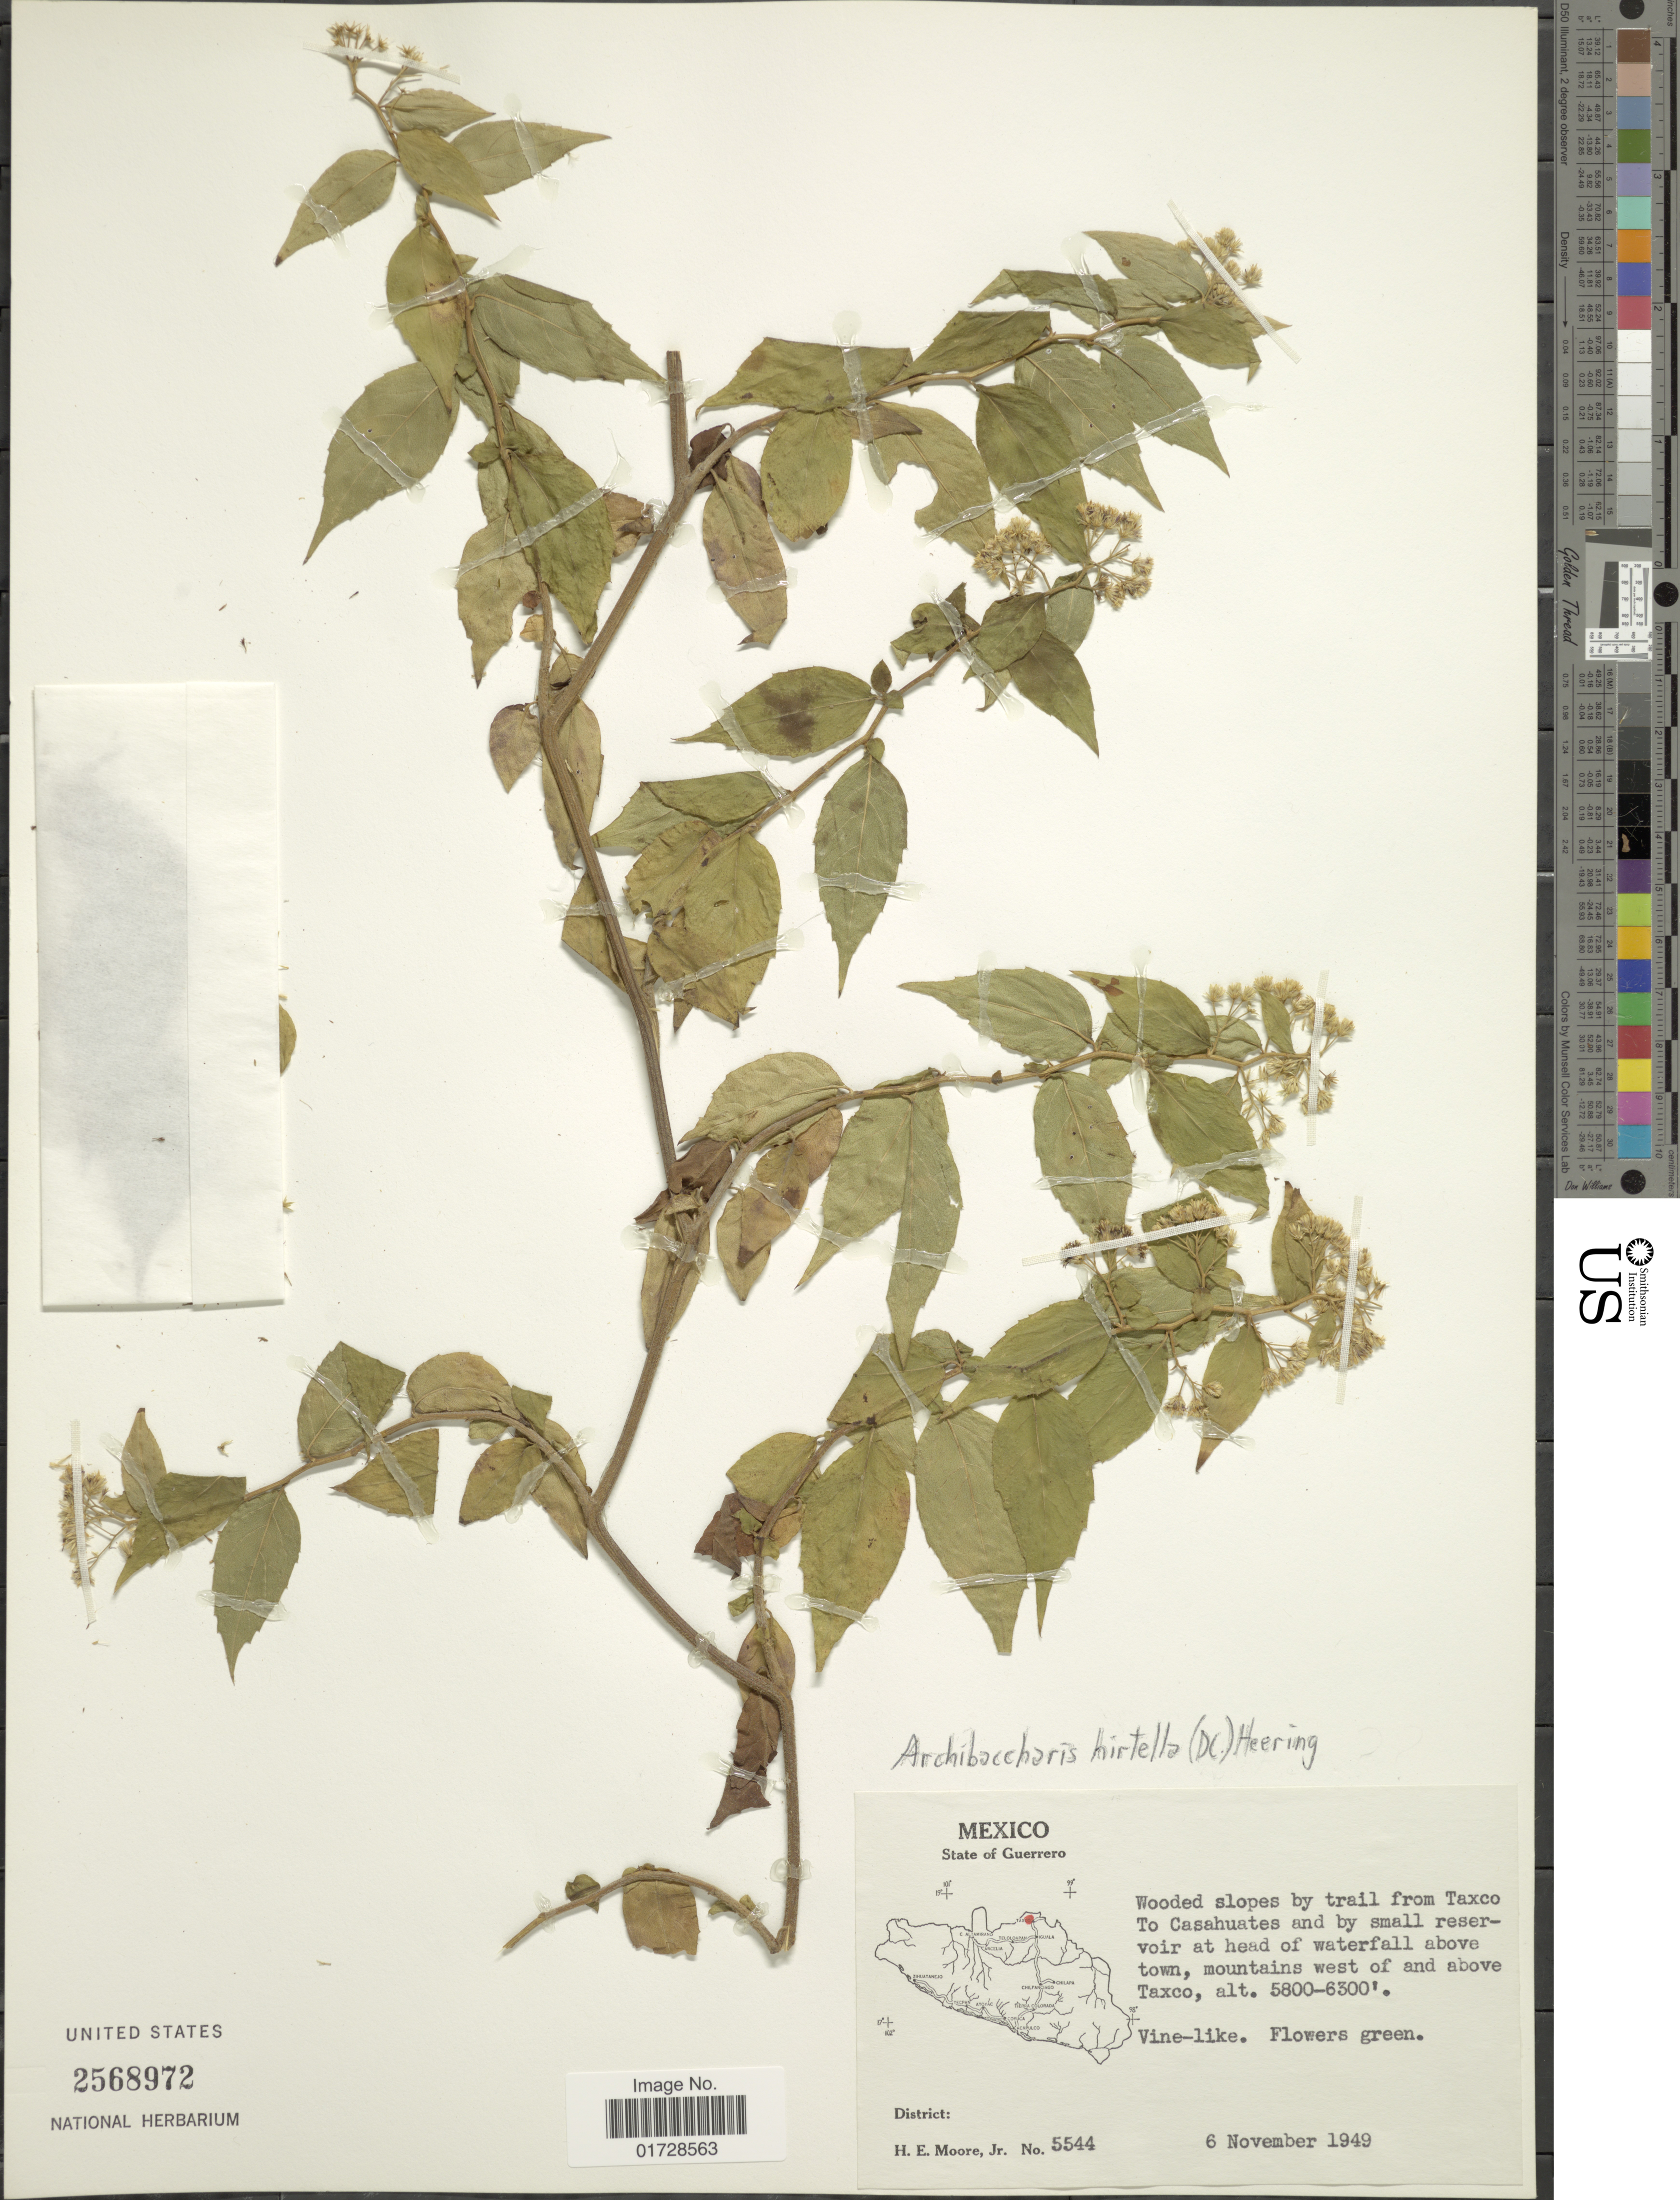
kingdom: Plantae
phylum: Tracheophyta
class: Magnoliopsida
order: Asterales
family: Asteraceae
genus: Archibaccharis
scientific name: Archibaccharis hirtella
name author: (DC.) Heering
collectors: H. Moore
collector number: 5544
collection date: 1949-11-06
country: Mexico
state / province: Guerrero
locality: Trail from Taxco to Casahuates, mountains west of and above Taxco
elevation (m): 1768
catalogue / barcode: US 2568972